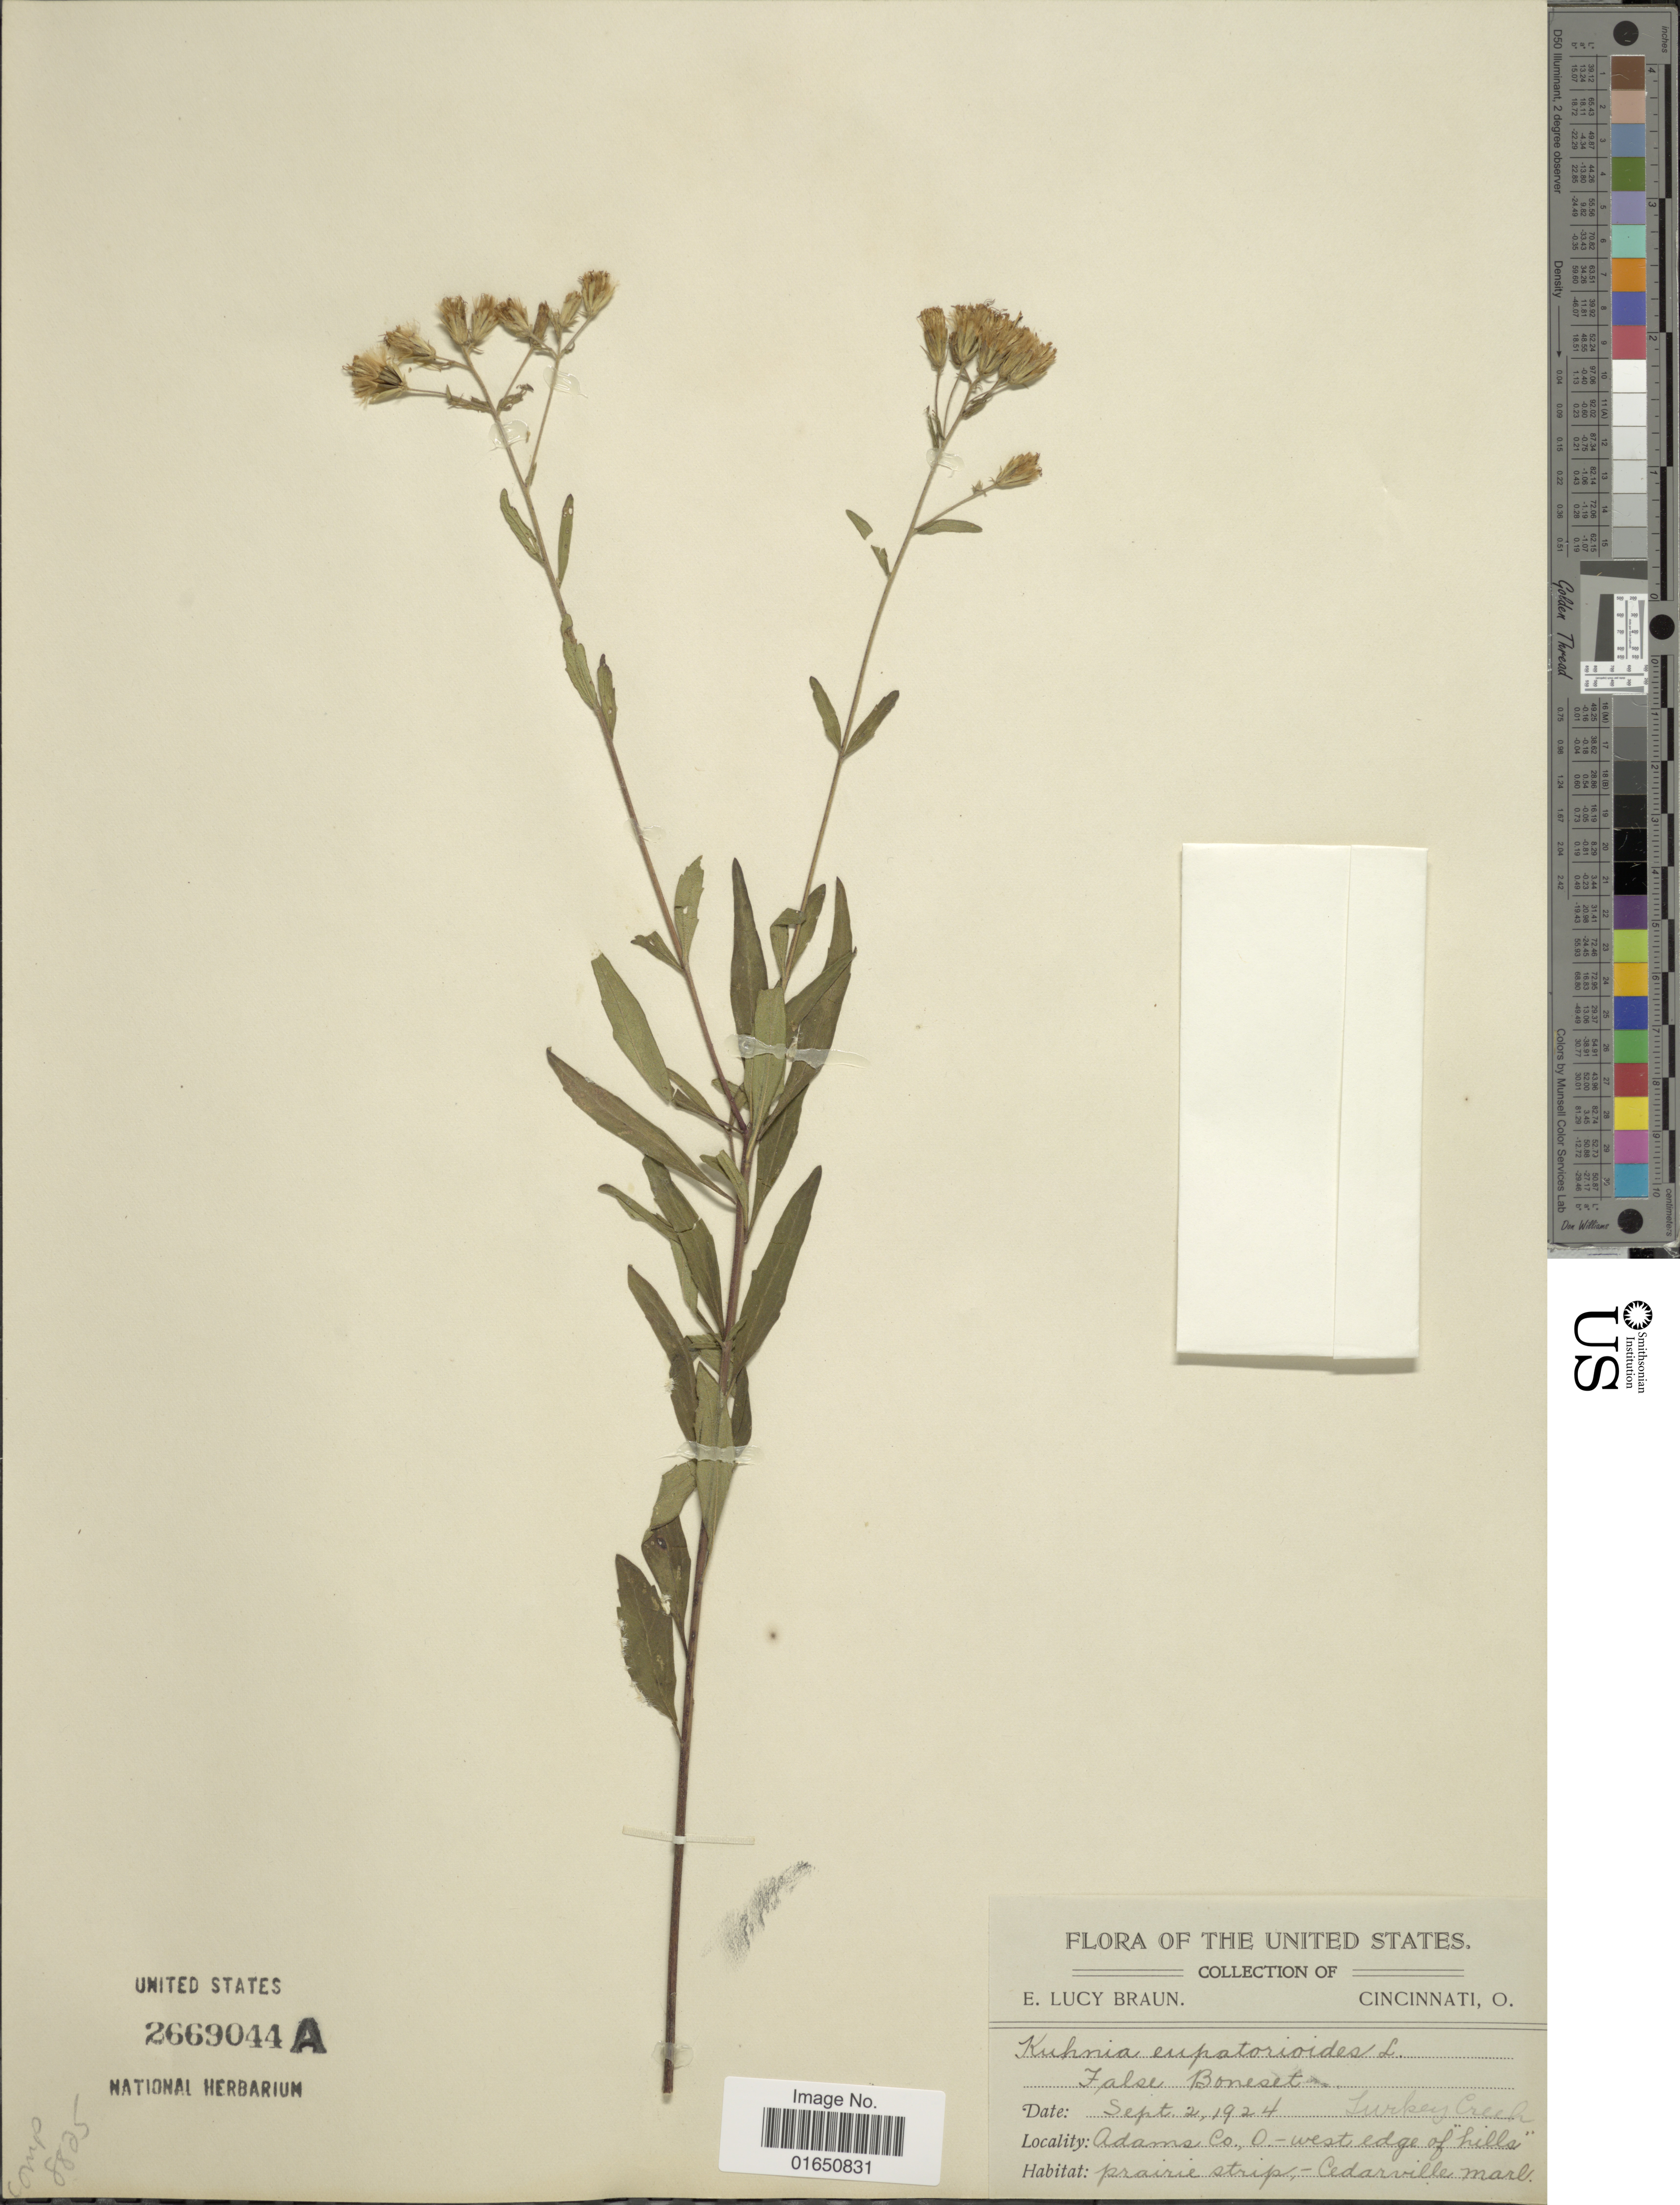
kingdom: Plantae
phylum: Tracheophyta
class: Magnoliopsida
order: Asterales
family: Asteraceae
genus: Brickellia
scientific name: Brickellia eupatorioides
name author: (L.) Shinners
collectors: E. L. Braun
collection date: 1924-09-02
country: United States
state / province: Ohio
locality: Adams Co., O. - west edge of hills. prairie strip - Cedarville marl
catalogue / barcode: US 2669044A